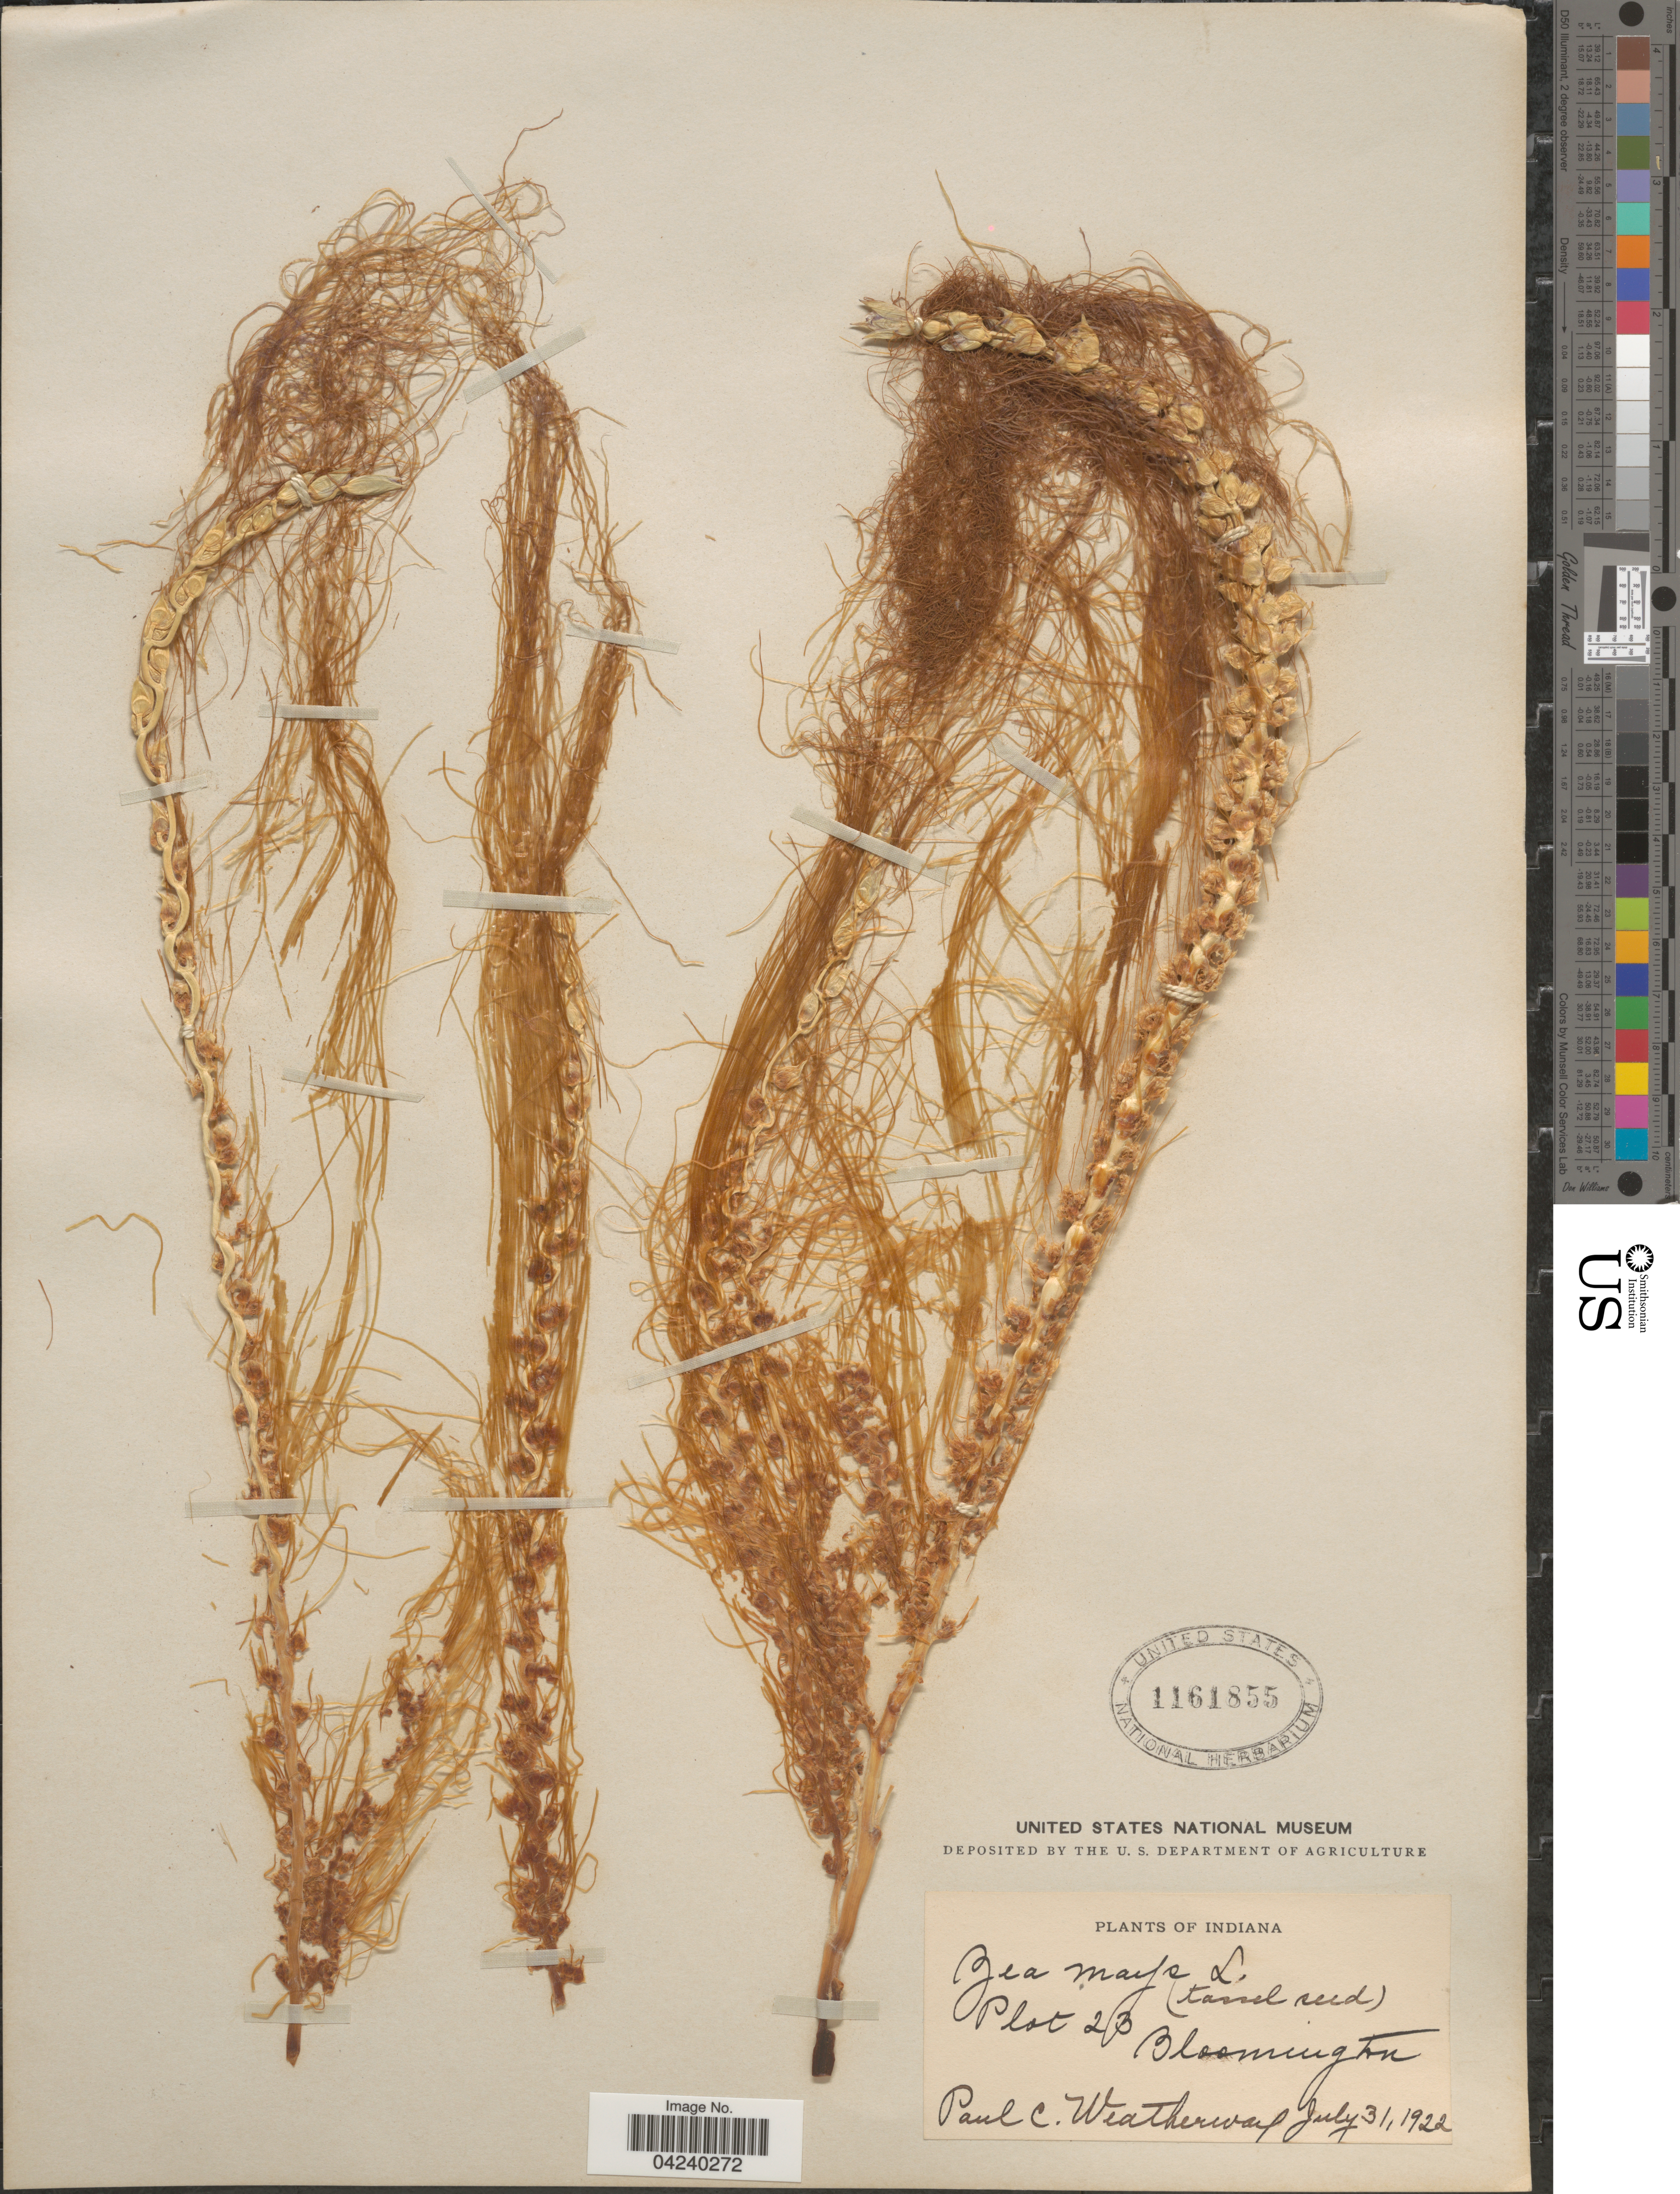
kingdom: Plantae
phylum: Tracheophyta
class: Liliopsida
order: Poales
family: Poaceae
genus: Zea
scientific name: Zea mays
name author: L.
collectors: P. Weatherwax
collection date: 1922-07-31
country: United States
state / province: Indiana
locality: Plot 23. Bloomington.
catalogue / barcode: US 1161855